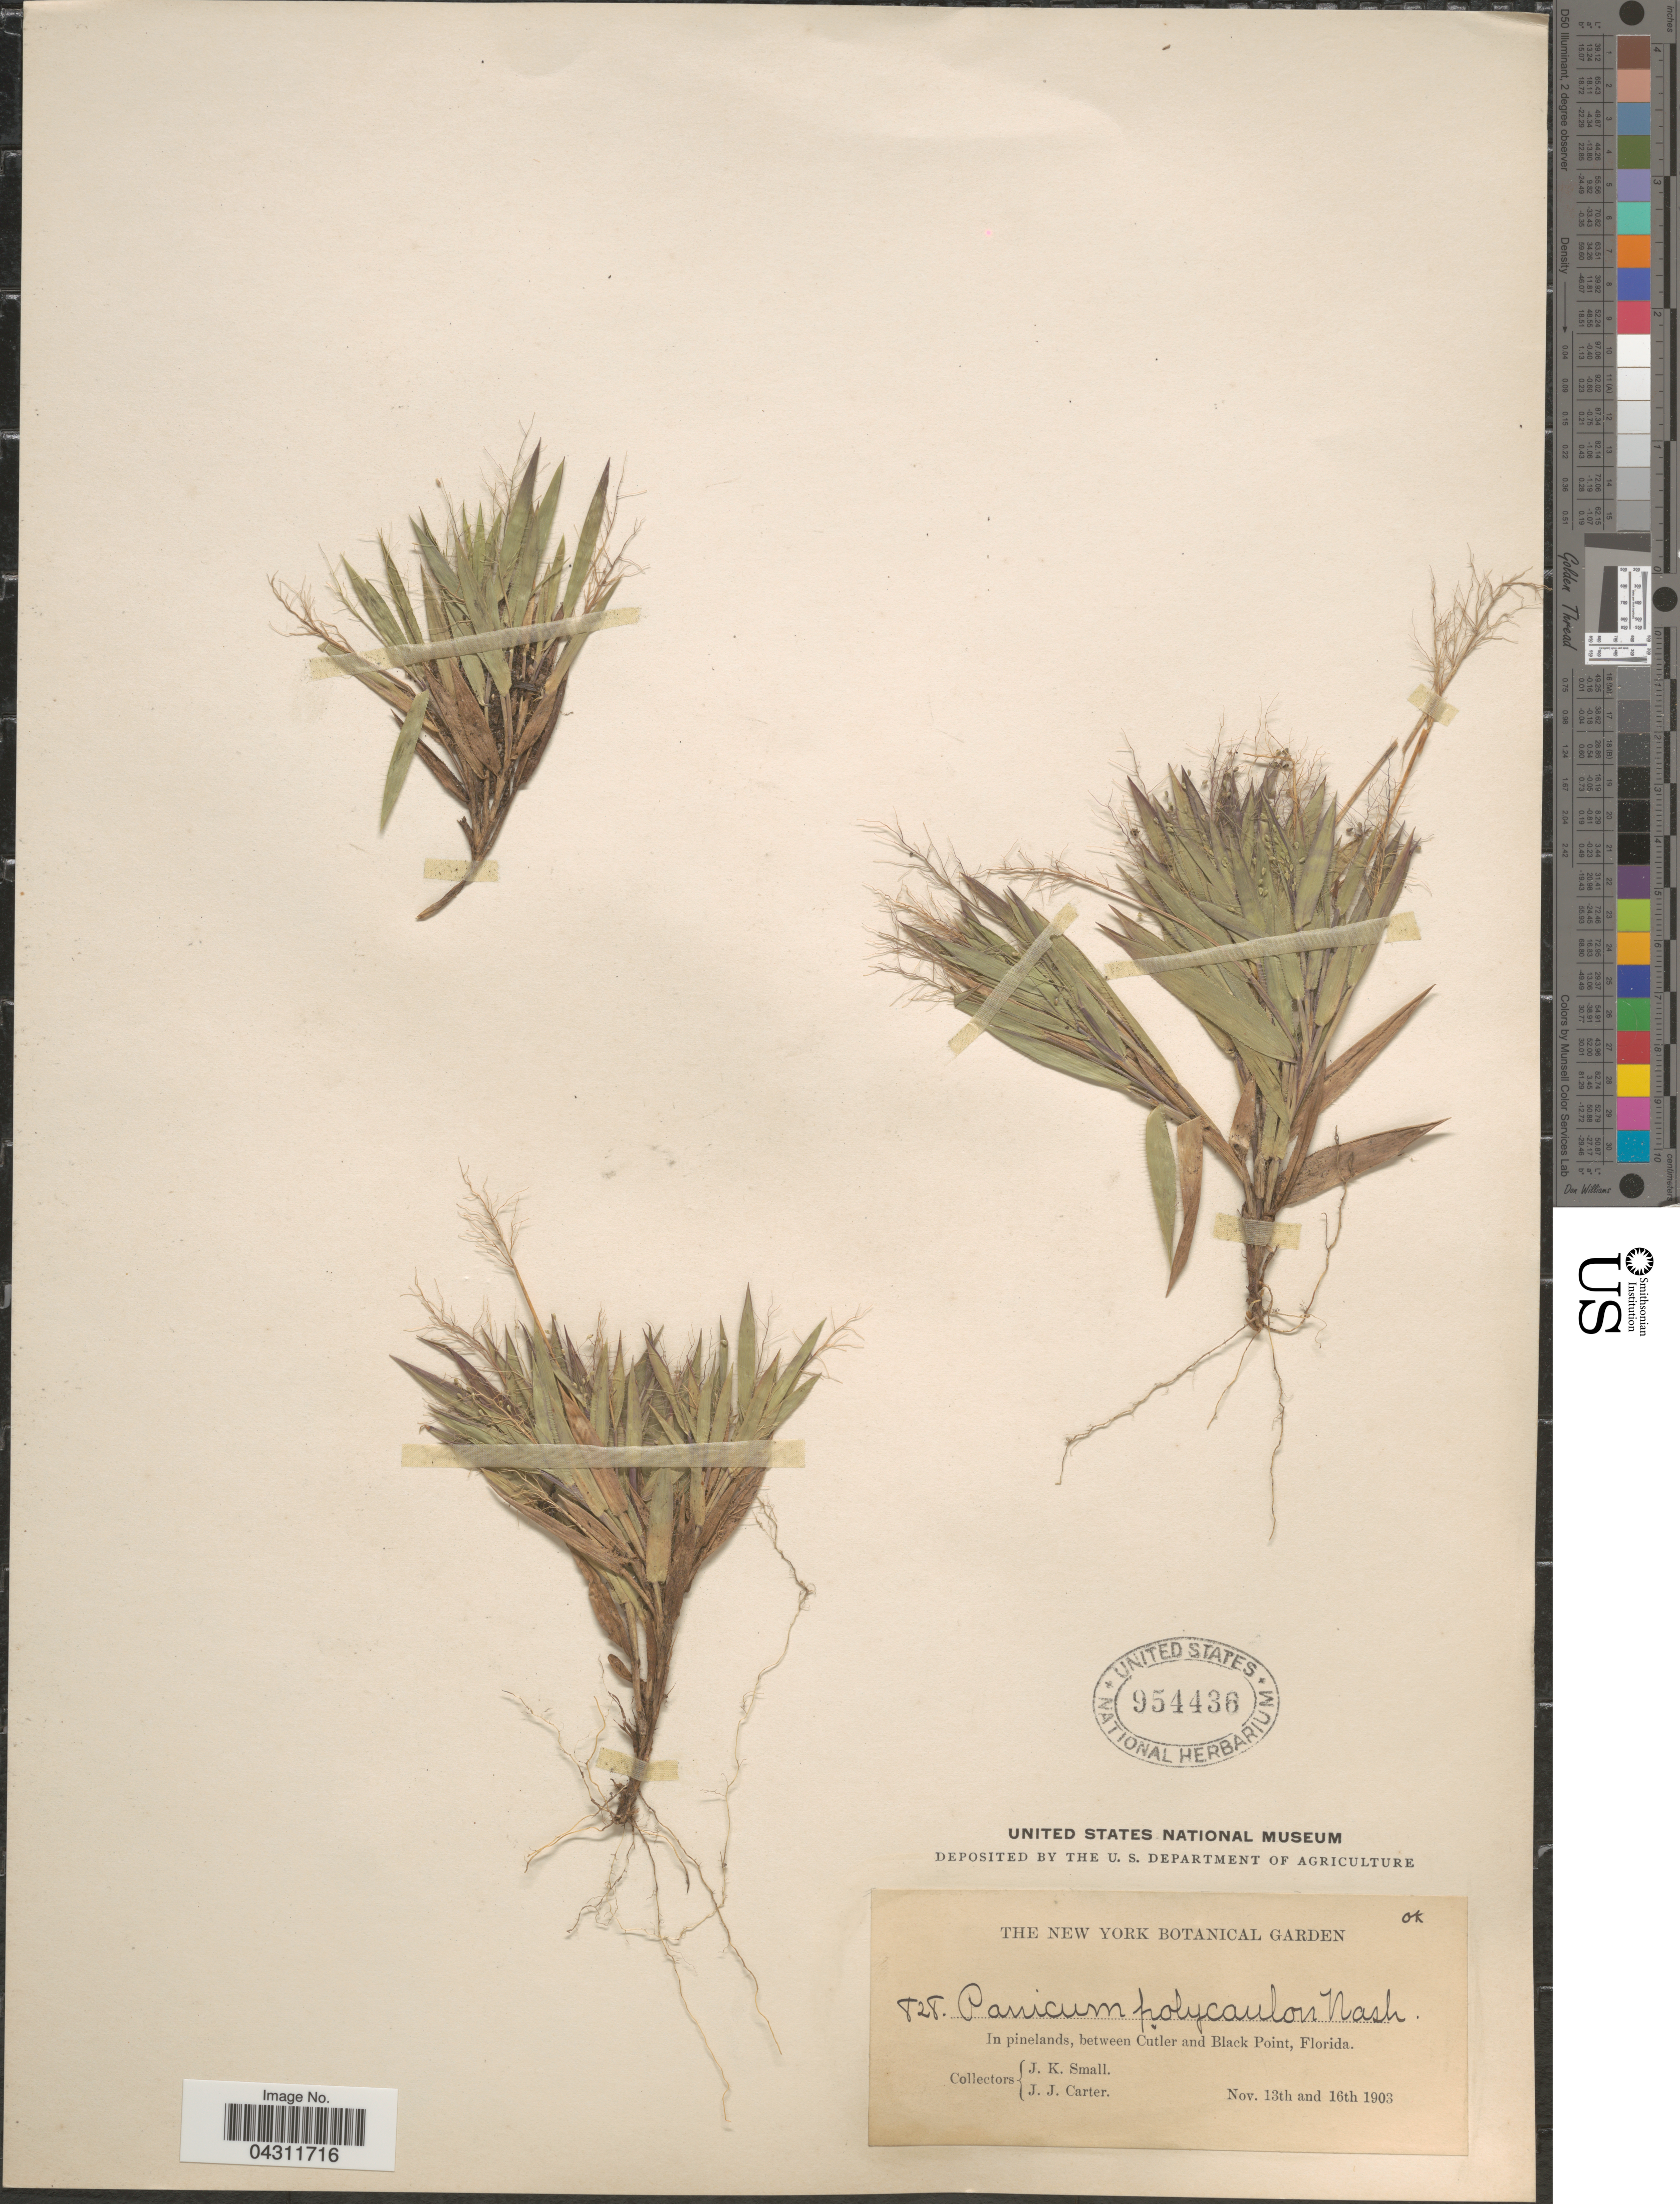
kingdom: Plantae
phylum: Tracheophyta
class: Liliopsida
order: Poales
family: Poaceae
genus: Dichanthelium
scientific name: Dichanthelium strigosum var. glabrescens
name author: (Griseb.) Freckmann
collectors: J. K. Small & J. Carter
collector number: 828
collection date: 1903-11-13/1903-11-16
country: United States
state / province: Florida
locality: In pinelands, between Cutler and Black Point.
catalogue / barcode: US 954436